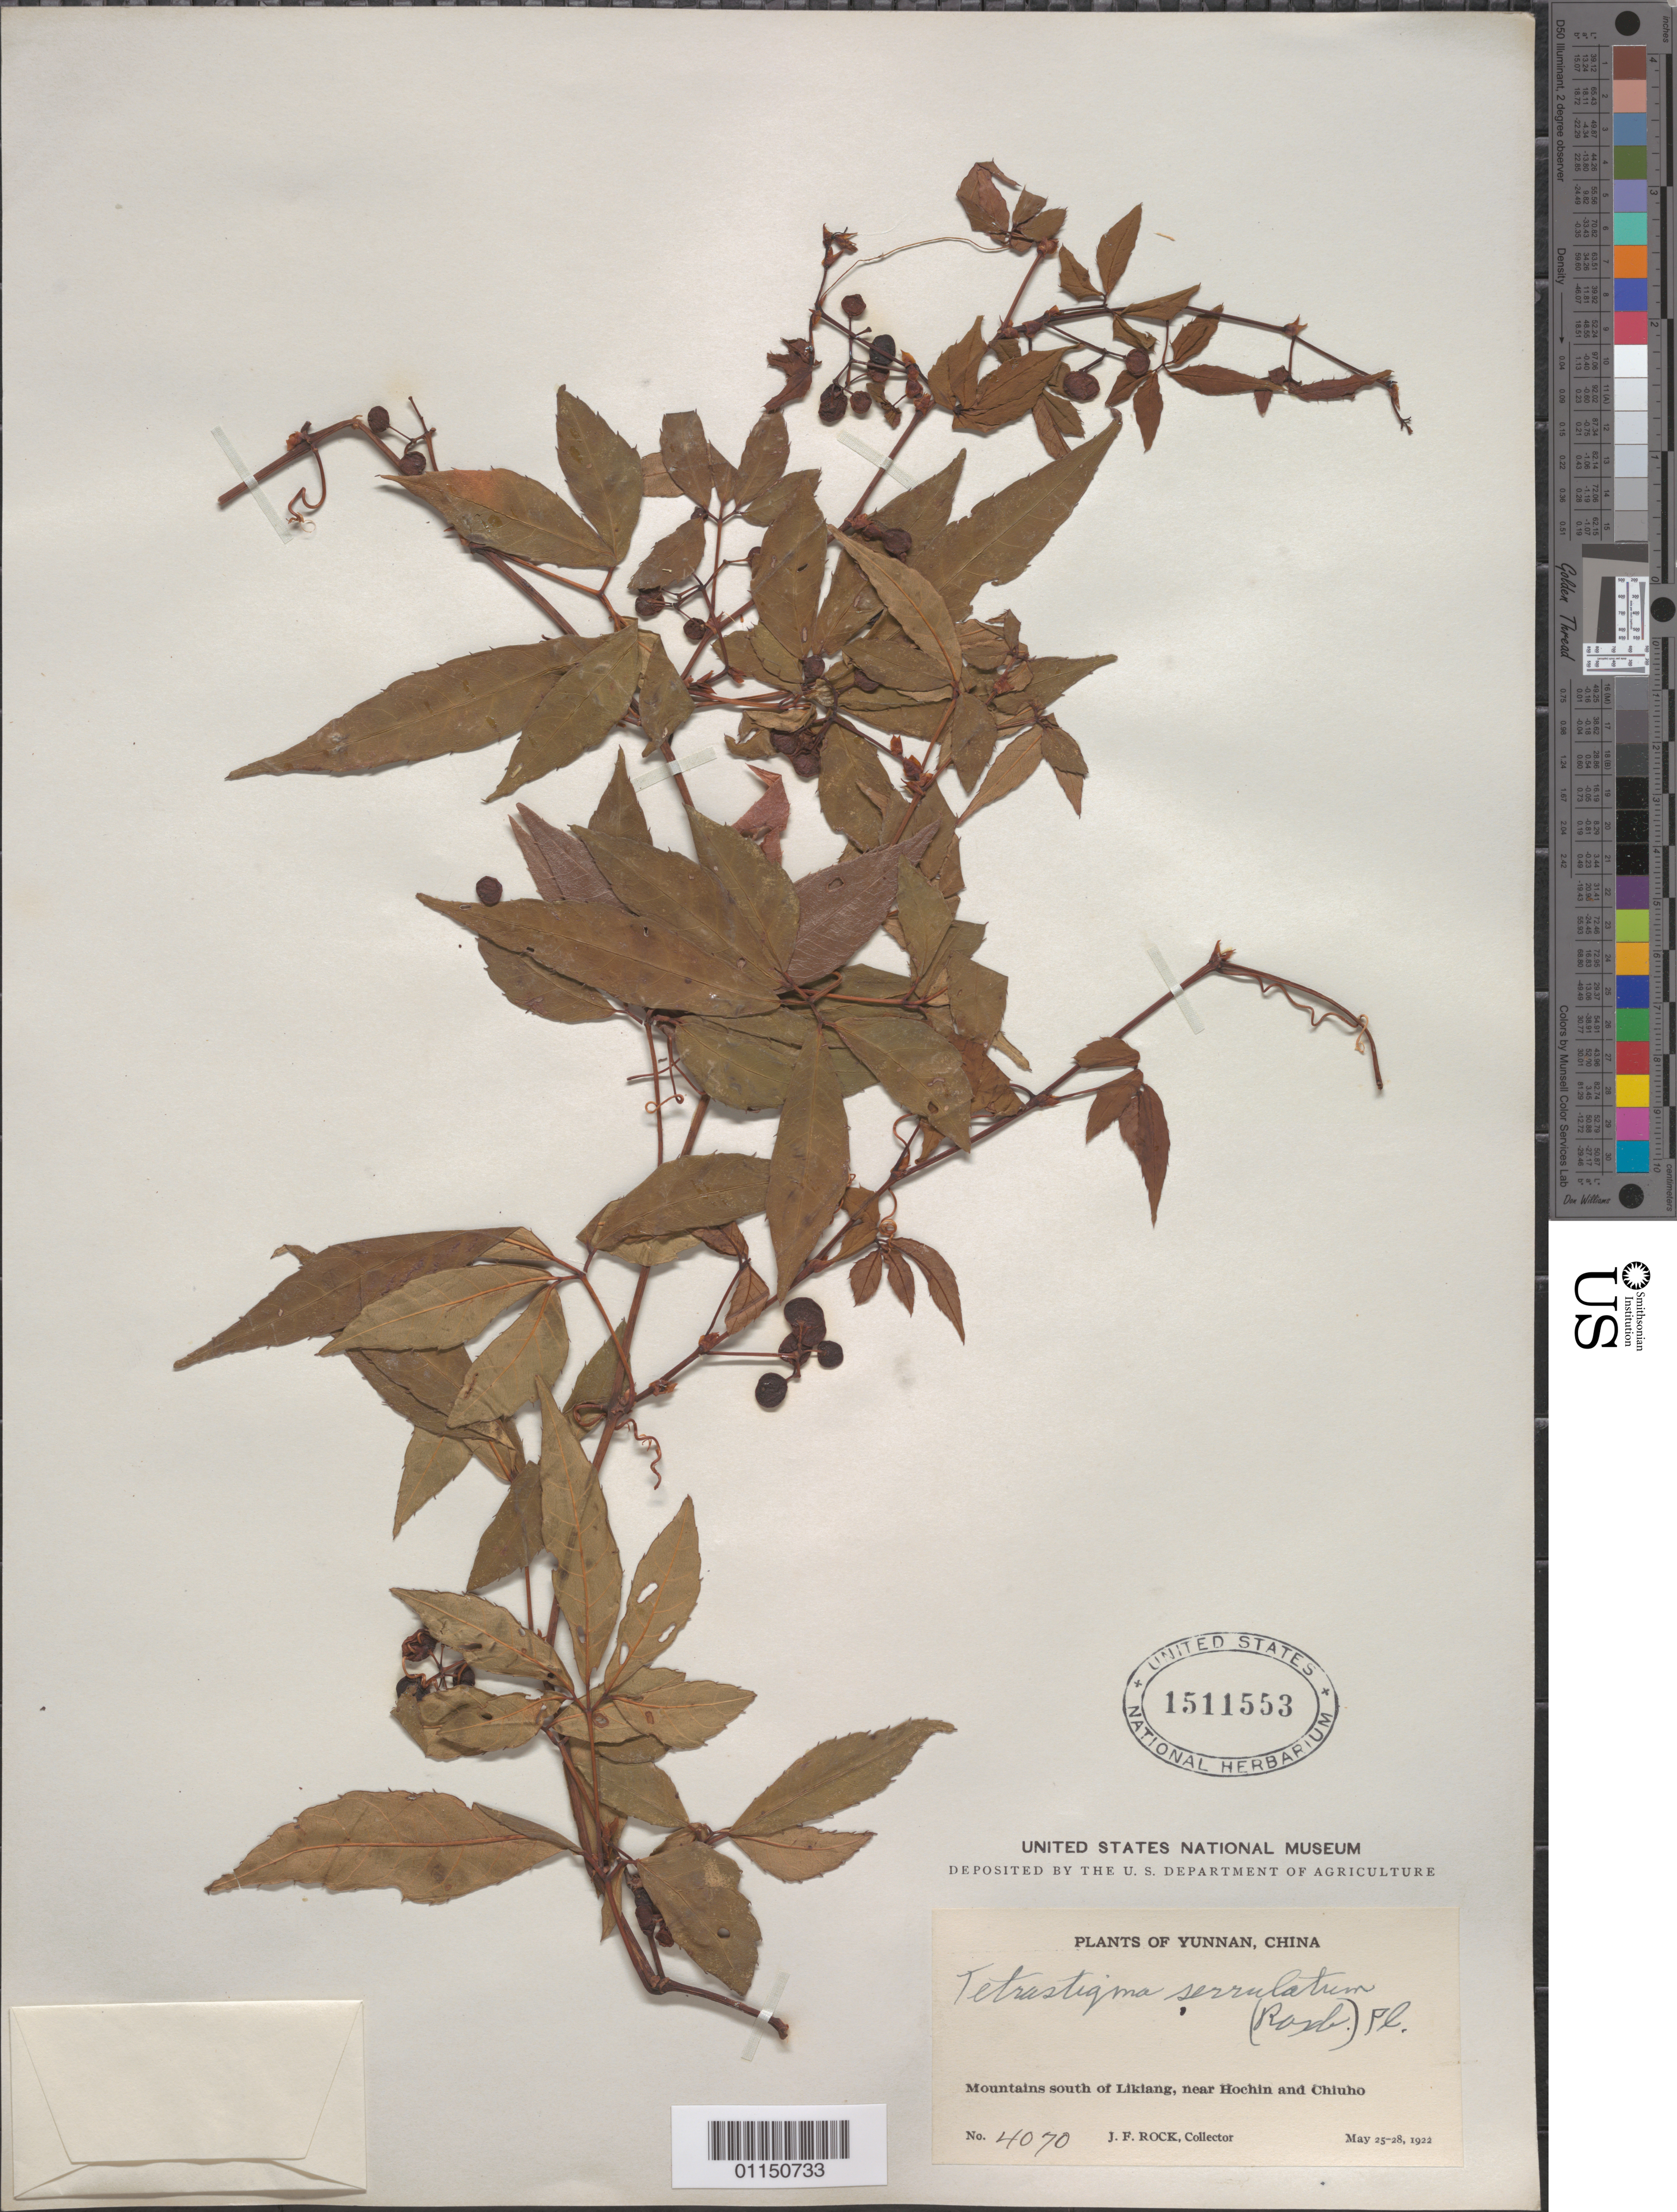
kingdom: Plantae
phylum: Tracheophyta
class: Magnoliopsida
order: Vitales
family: Vitaceae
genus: Tetrastigma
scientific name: Tetrastigma serrulatum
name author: (Roxb.) Planch.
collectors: J. F. Rock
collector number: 4070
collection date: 1922-05-25/1922-05-28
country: China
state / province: Yunnan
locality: Mts S of Lijiang, near Hochin and Chiuho.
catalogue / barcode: US 1511553